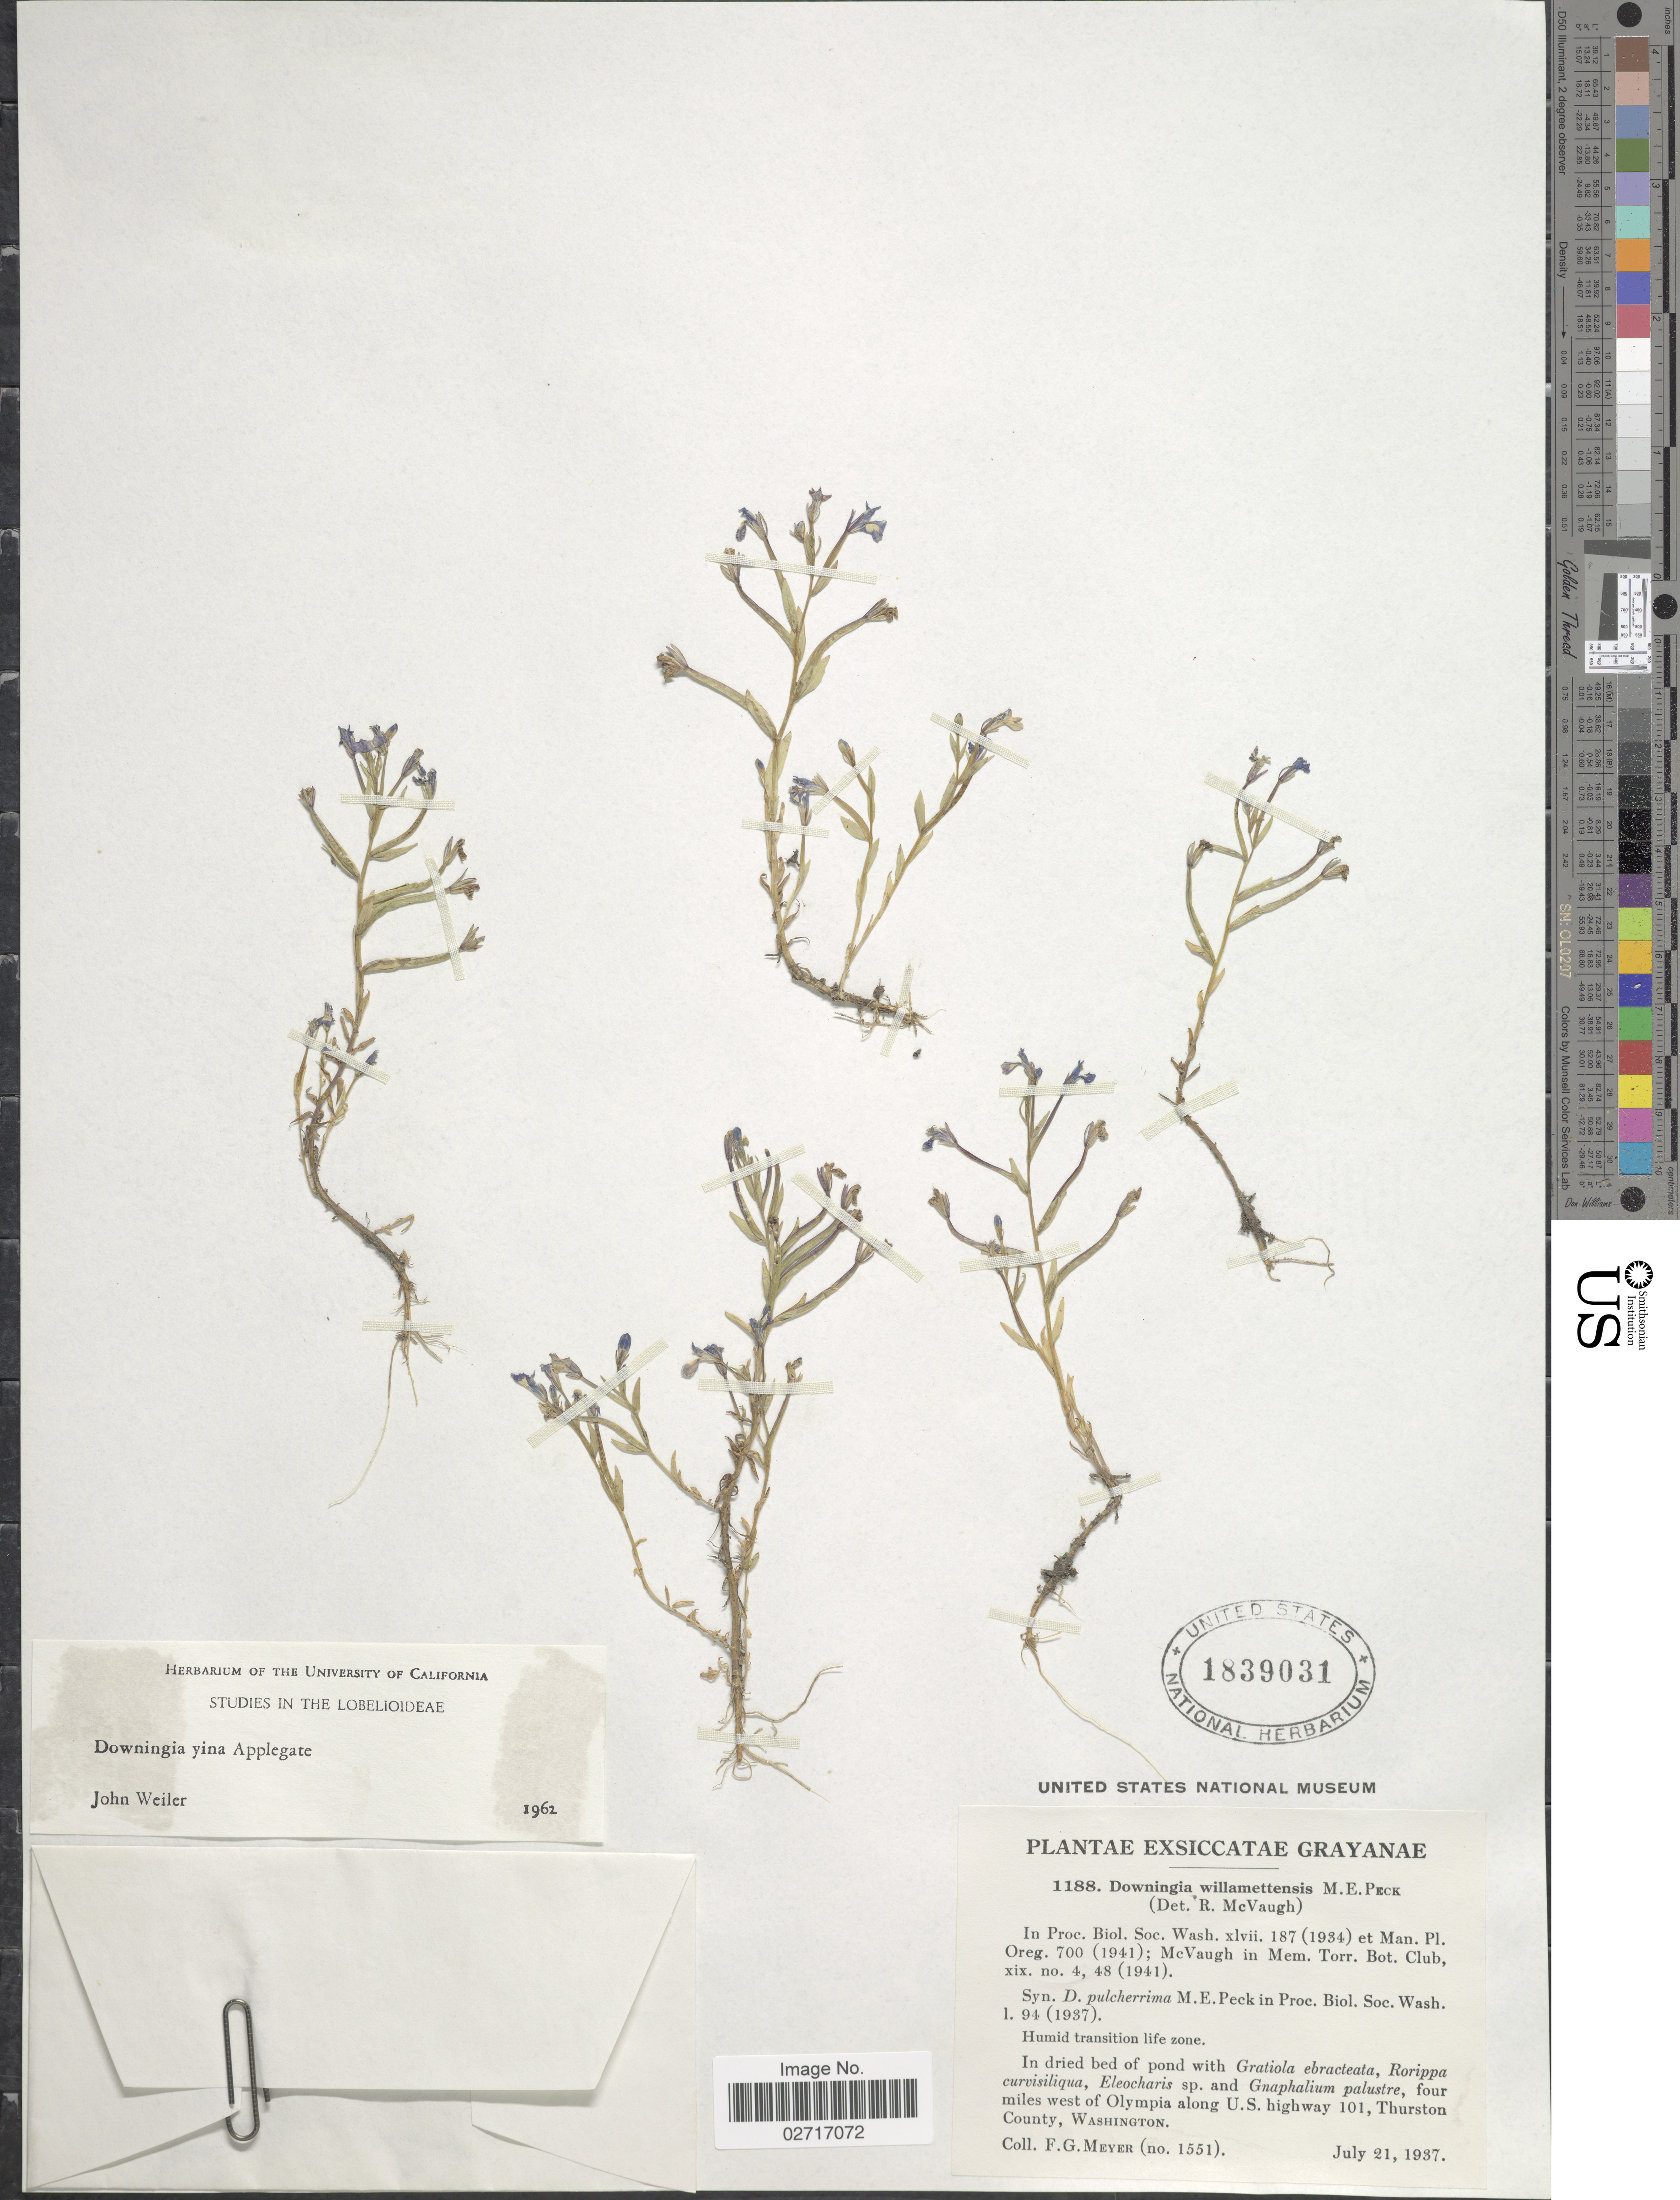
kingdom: Plantae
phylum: Tracheophyta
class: Magnoliopsida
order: Asterales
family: Campanulaceae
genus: Downingia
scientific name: Downingia yina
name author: Applegate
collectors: F. G. Meyer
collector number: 1551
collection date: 1937-07-21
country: United States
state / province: Washington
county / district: Thurston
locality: Four miles west of Olympia along U.S. highway 101, Thurston County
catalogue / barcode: US 1839031